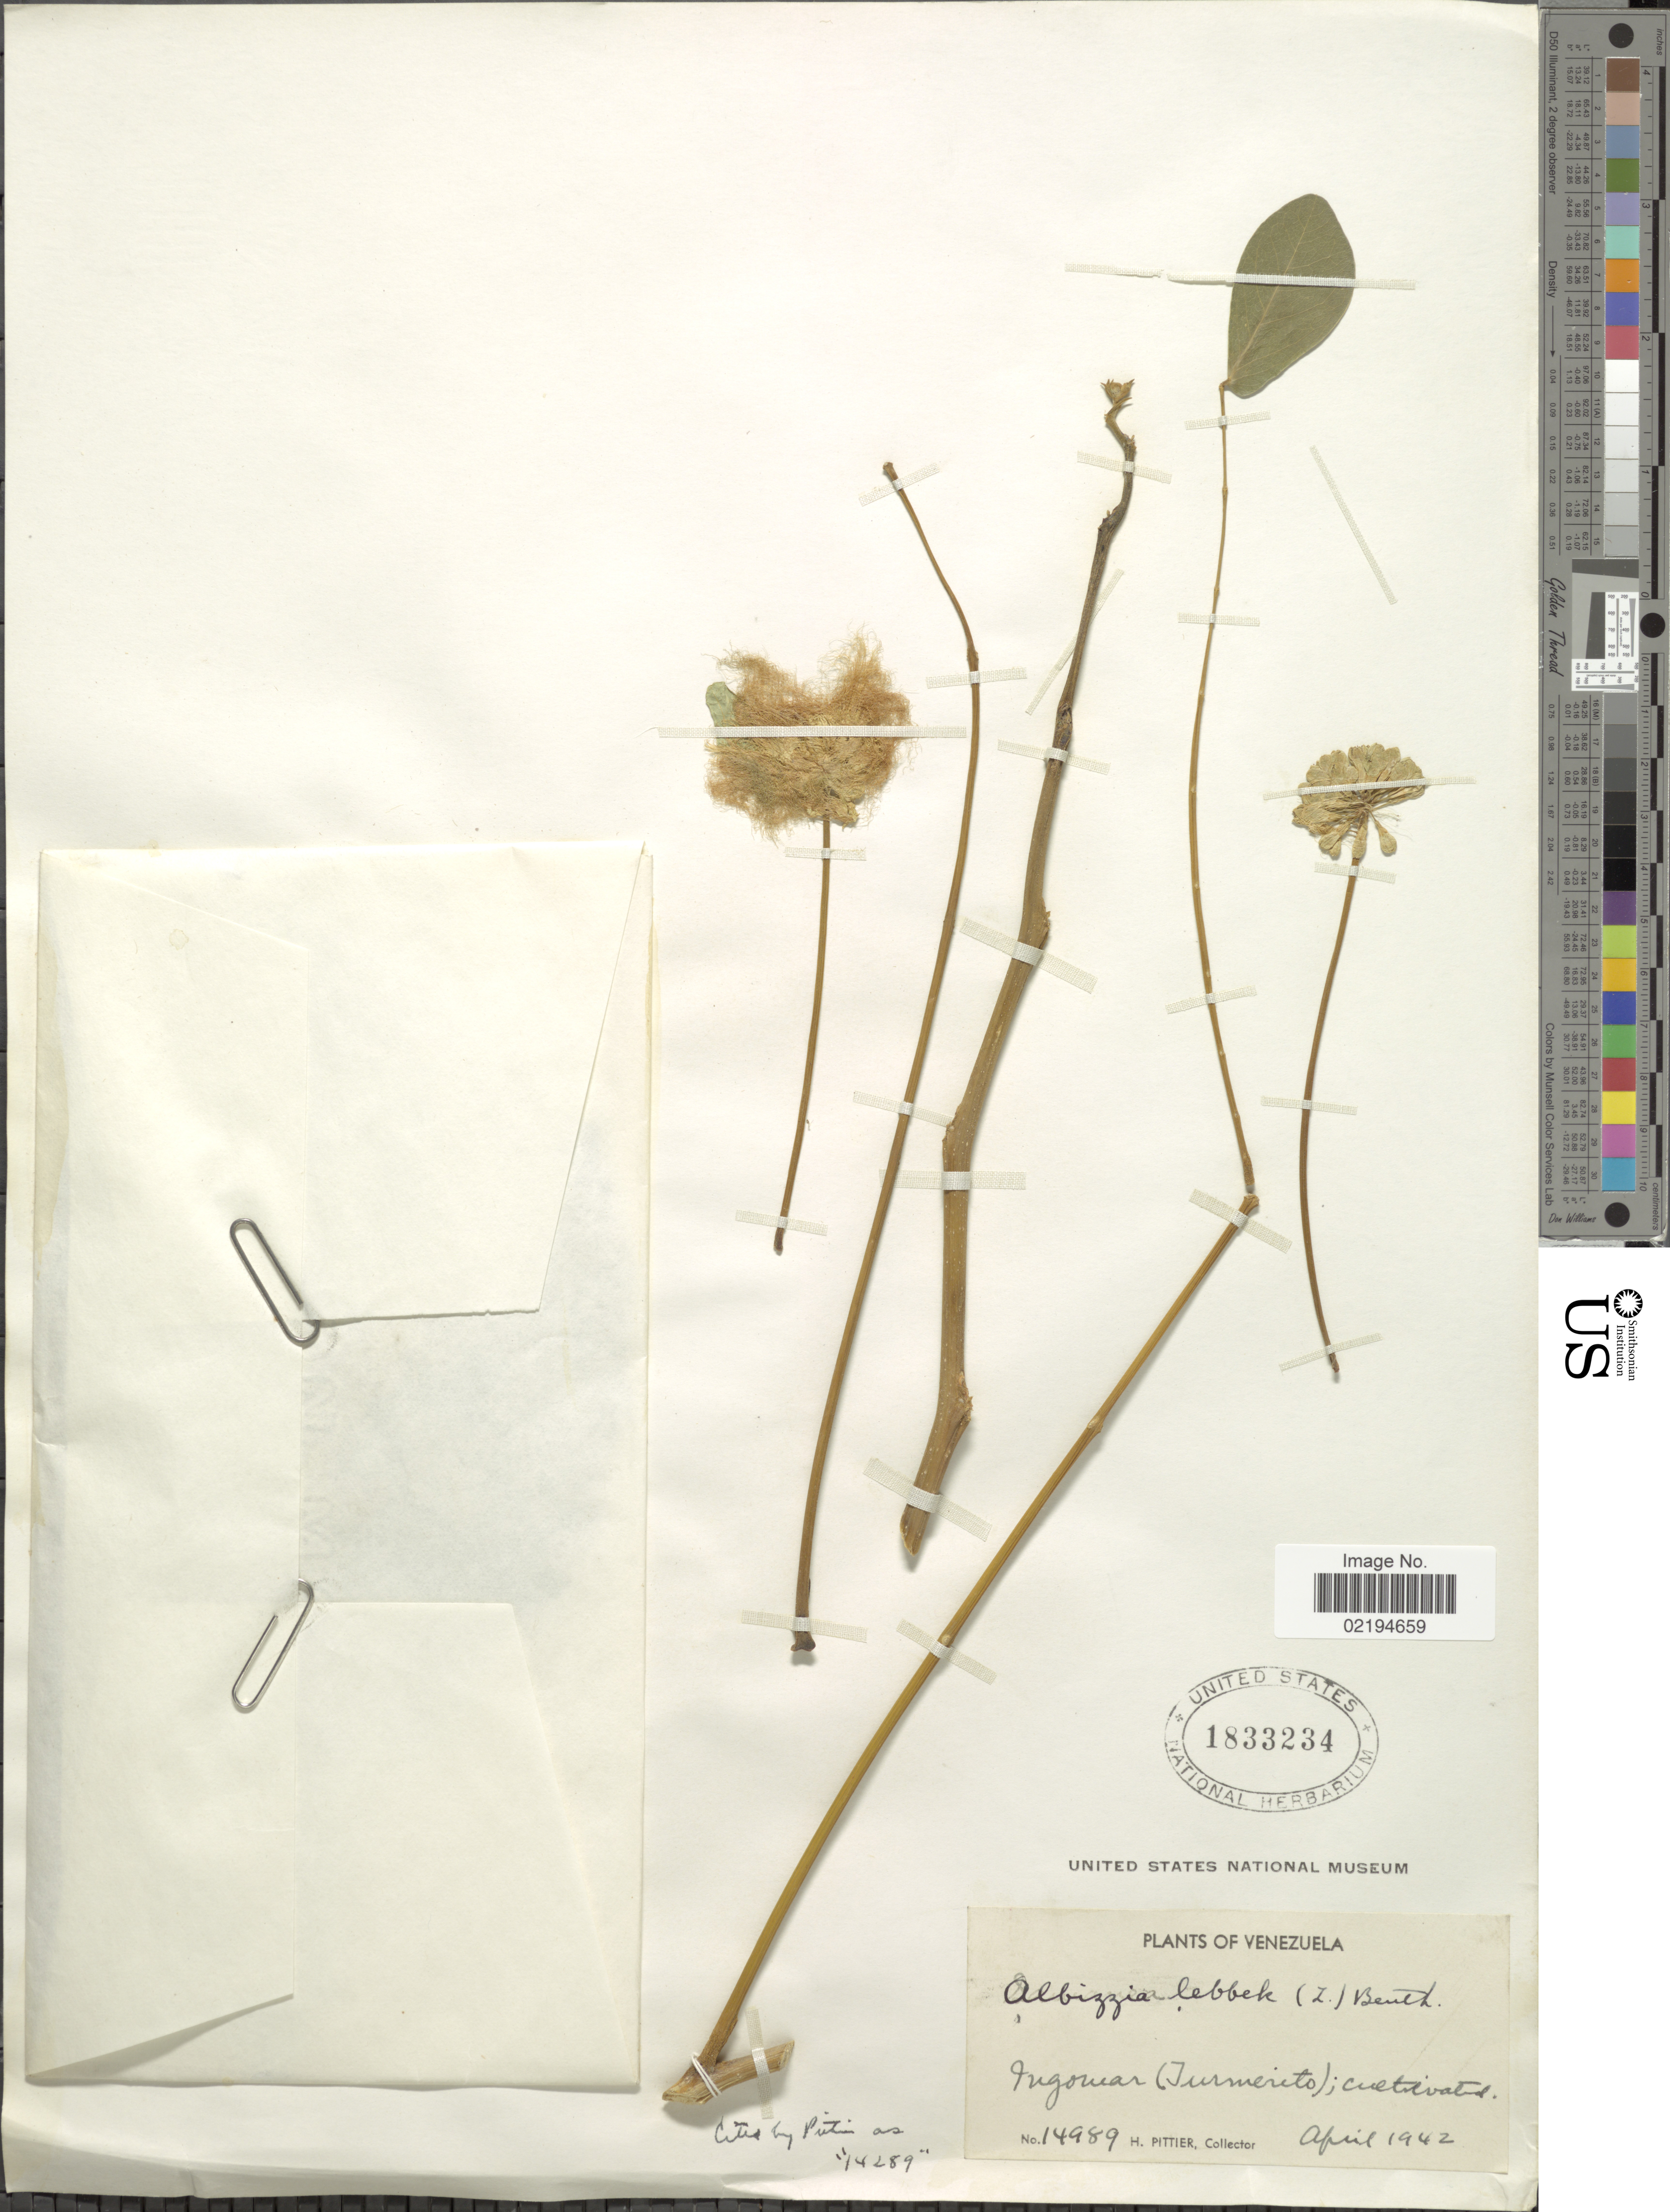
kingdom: Plantae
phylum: Tracheophyta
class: Magnoliopsida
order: Fabales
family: Fabaceae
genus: Albizia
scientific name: Albizia lebbeck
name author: (L.) Benth.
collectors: H. F. Pittier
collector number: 14989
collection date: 1942-04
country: Venezuela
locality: Ingomar (Turmerito); cultivated.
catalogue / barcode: US 1833234